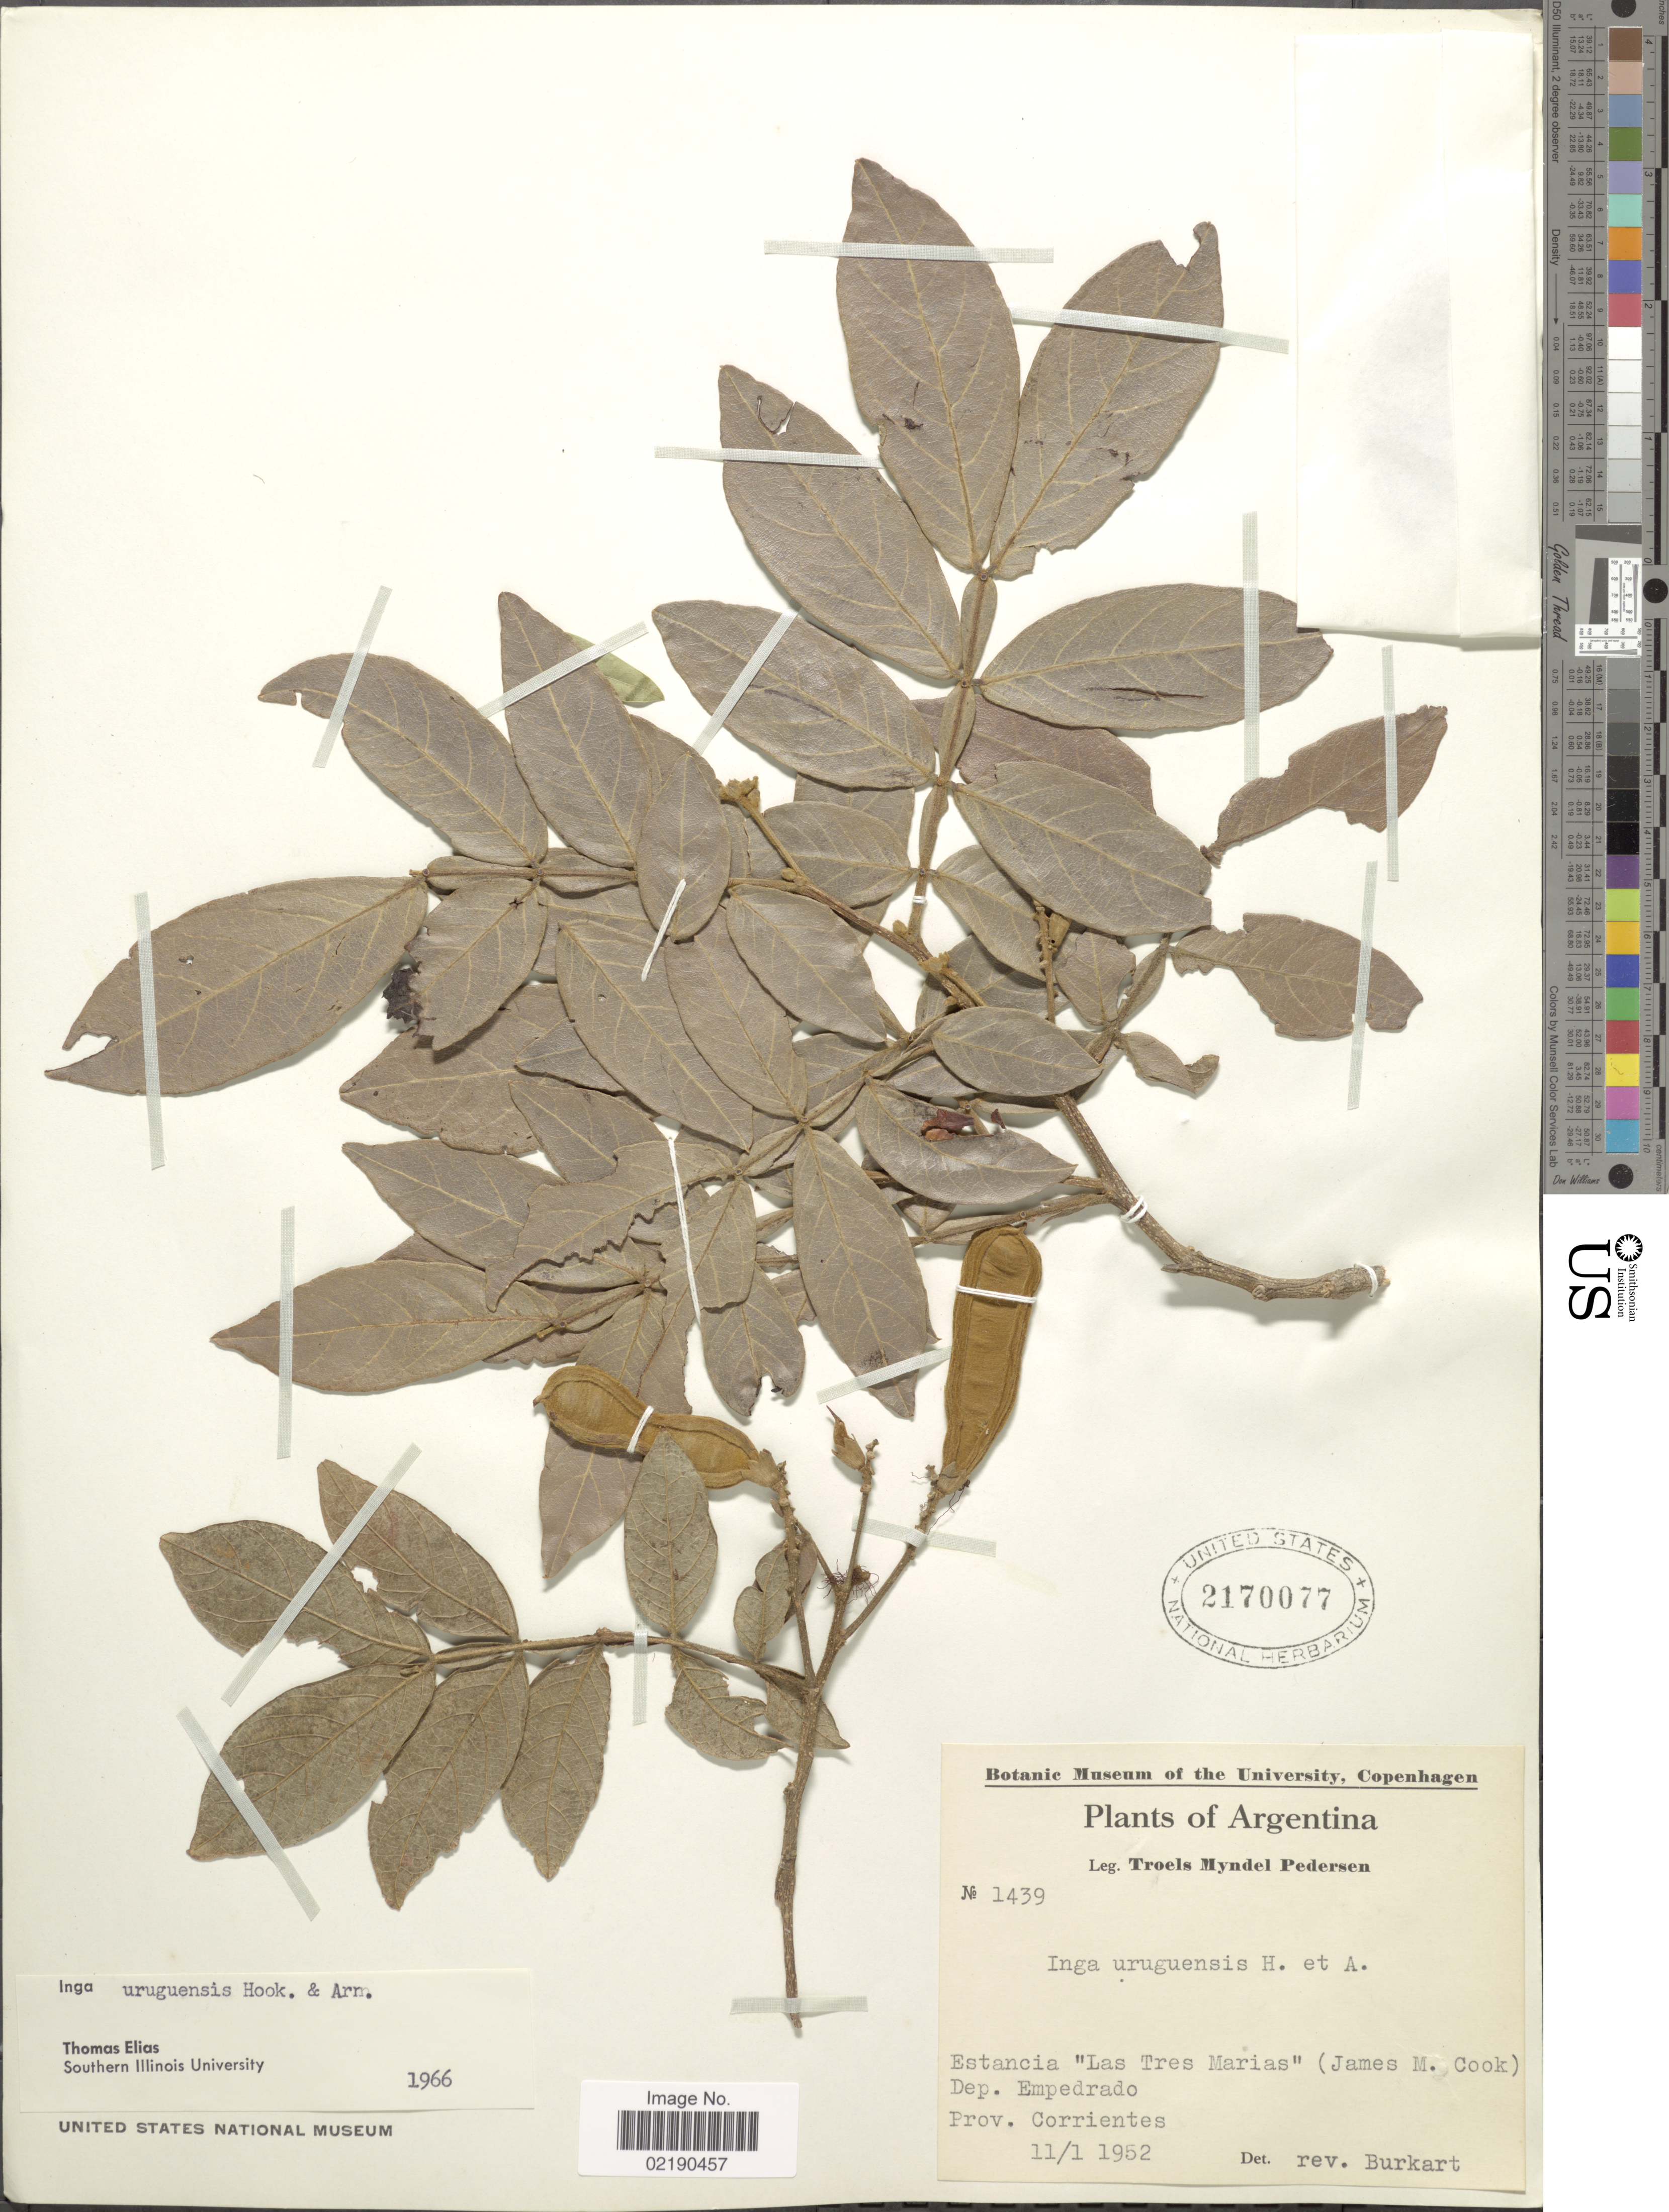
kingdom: Plantae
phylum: Tracheophyta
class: Magnoliopsida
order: Fabales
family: Fabaceae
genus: Inga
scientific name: Inga vera subsp. affinis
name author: (DC.) T.D. Penn.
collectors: T. Pederson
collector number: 1439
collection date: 1952-01-11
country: Argentina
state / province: Corrientes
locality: Estancia "Las Tres Marias" (James M. Cook) Dep. Empedrado. Prov. Corrientes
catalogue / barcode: US 2170077